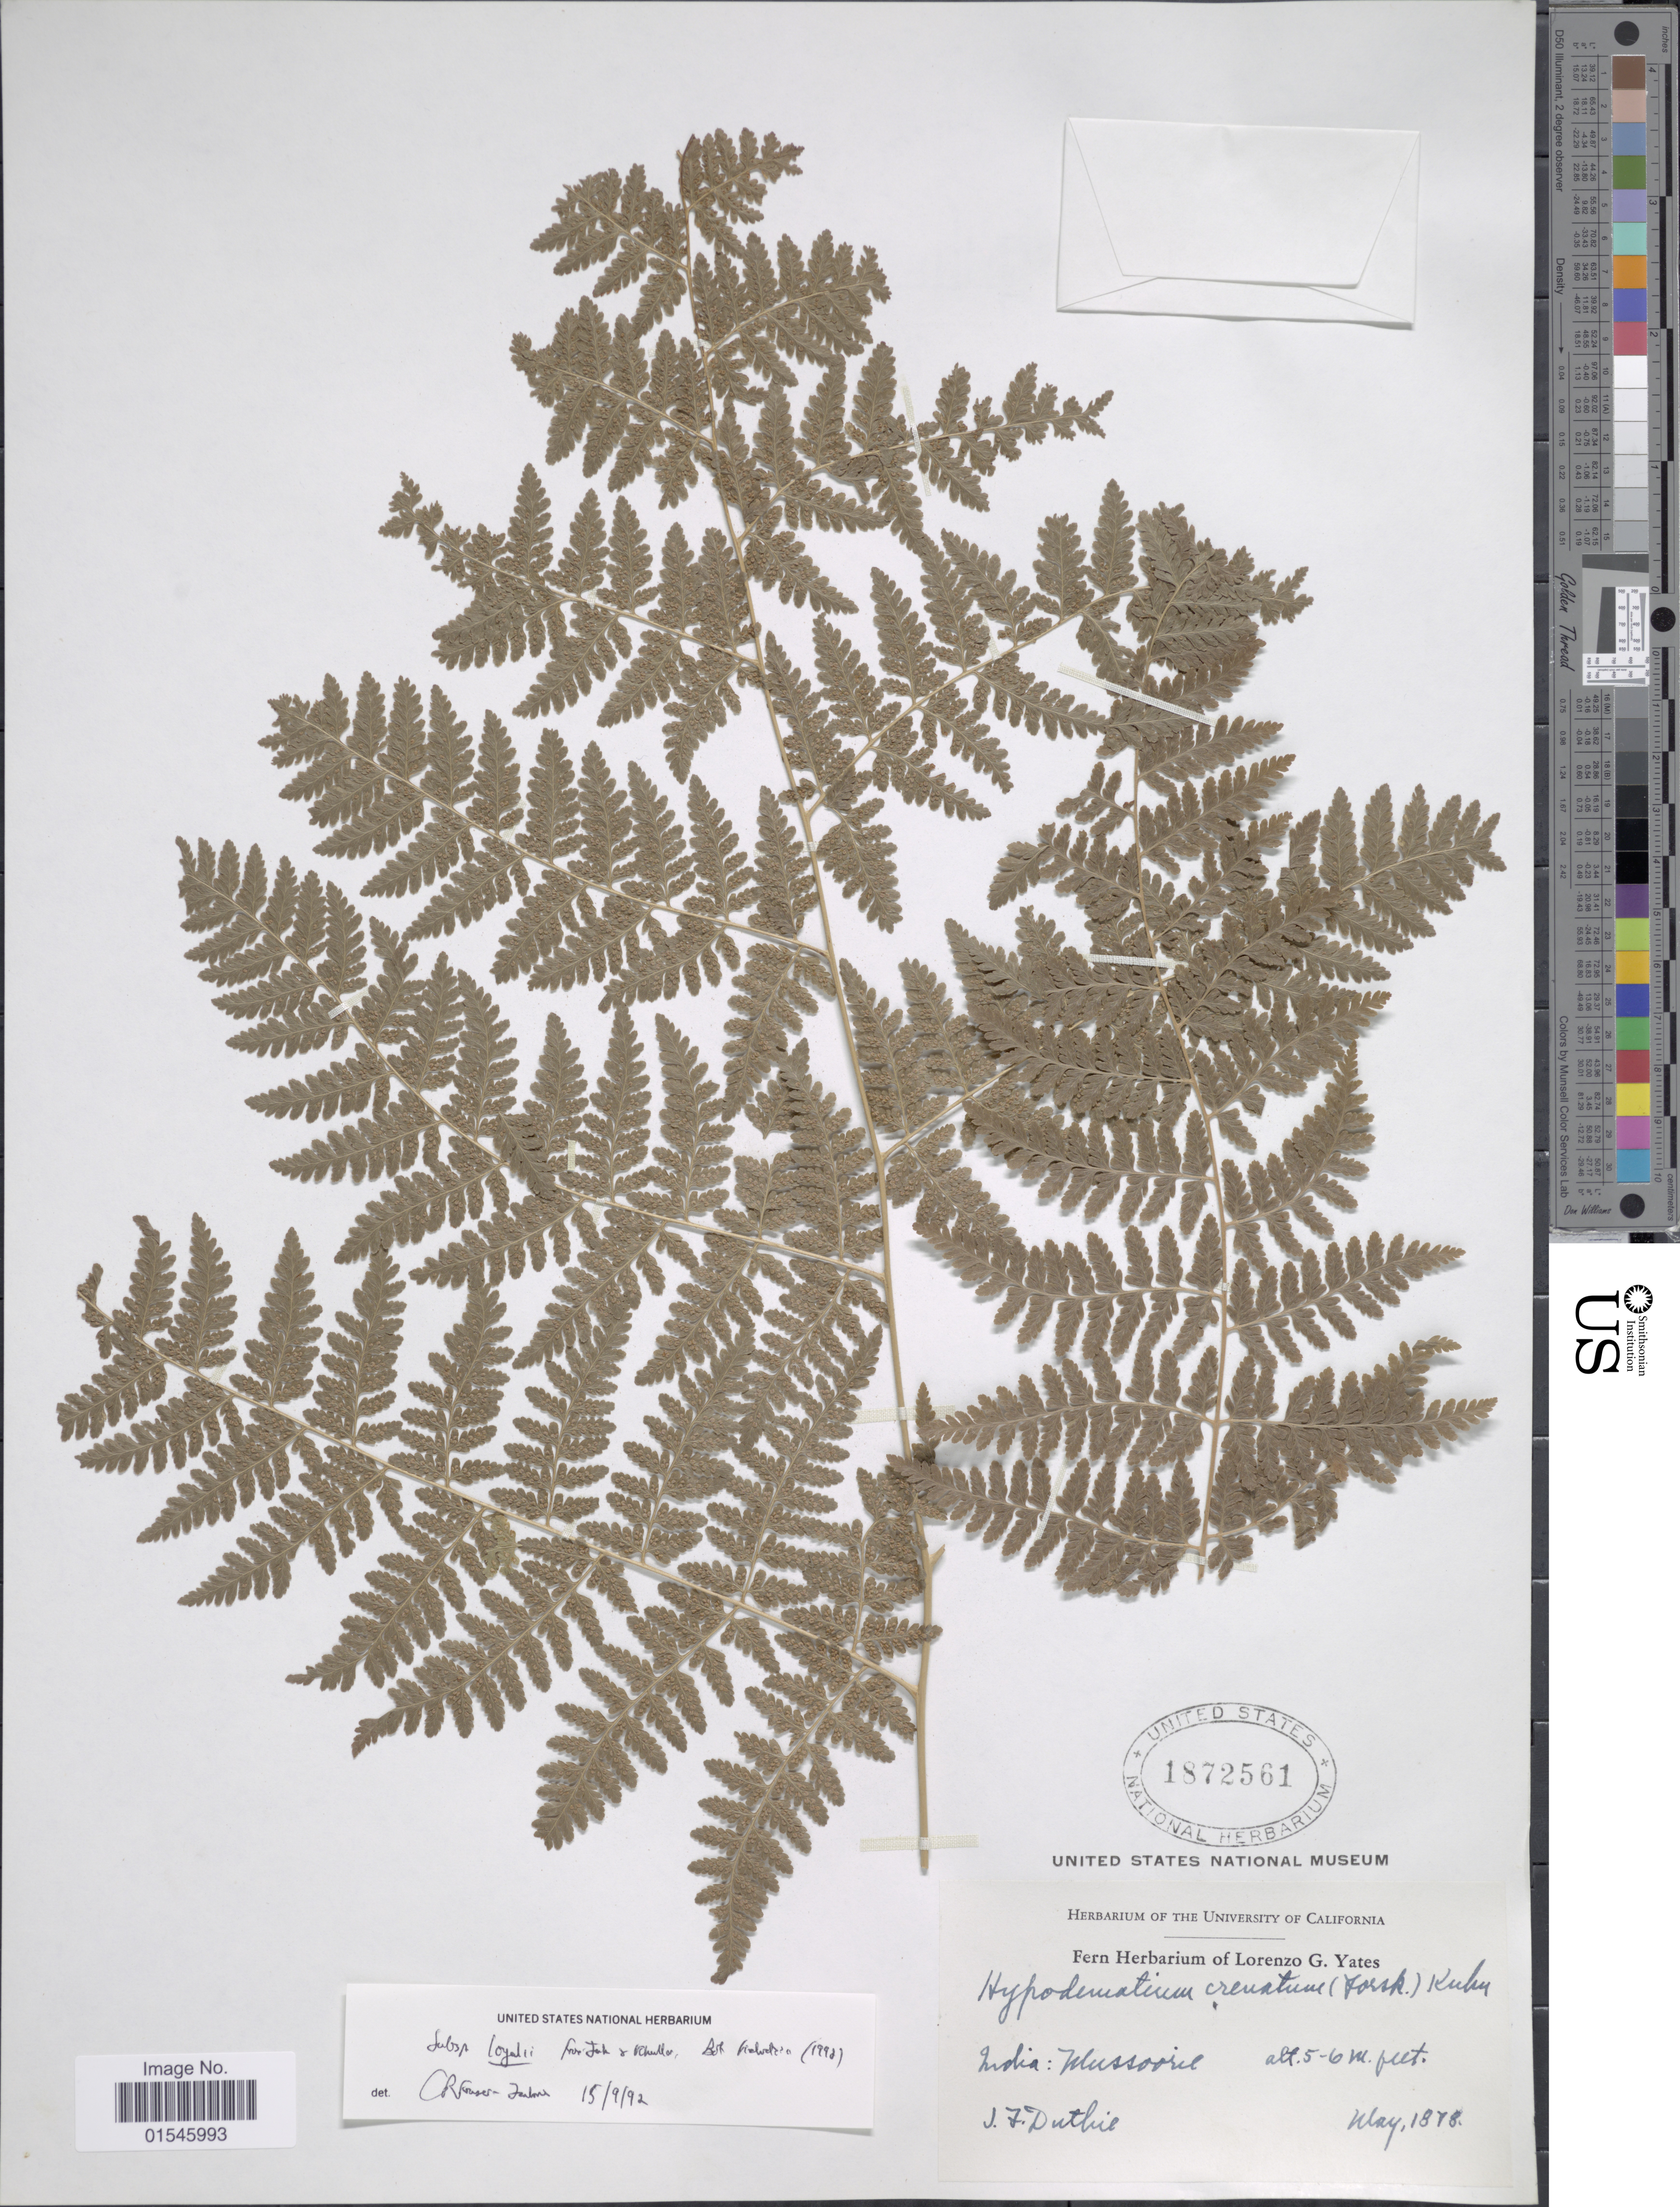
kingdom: Plantae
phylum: Tracheophyta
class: Polypodiopsida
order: Polypodiales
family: Hypodematiaceae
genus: Hypodematium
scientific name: Hypodematium crenatum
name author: (Forssk.) Kuhn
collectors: J. F. Duthie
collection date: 1878-05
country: India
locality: Mussoorie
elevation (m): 5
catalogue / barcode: US 1872561